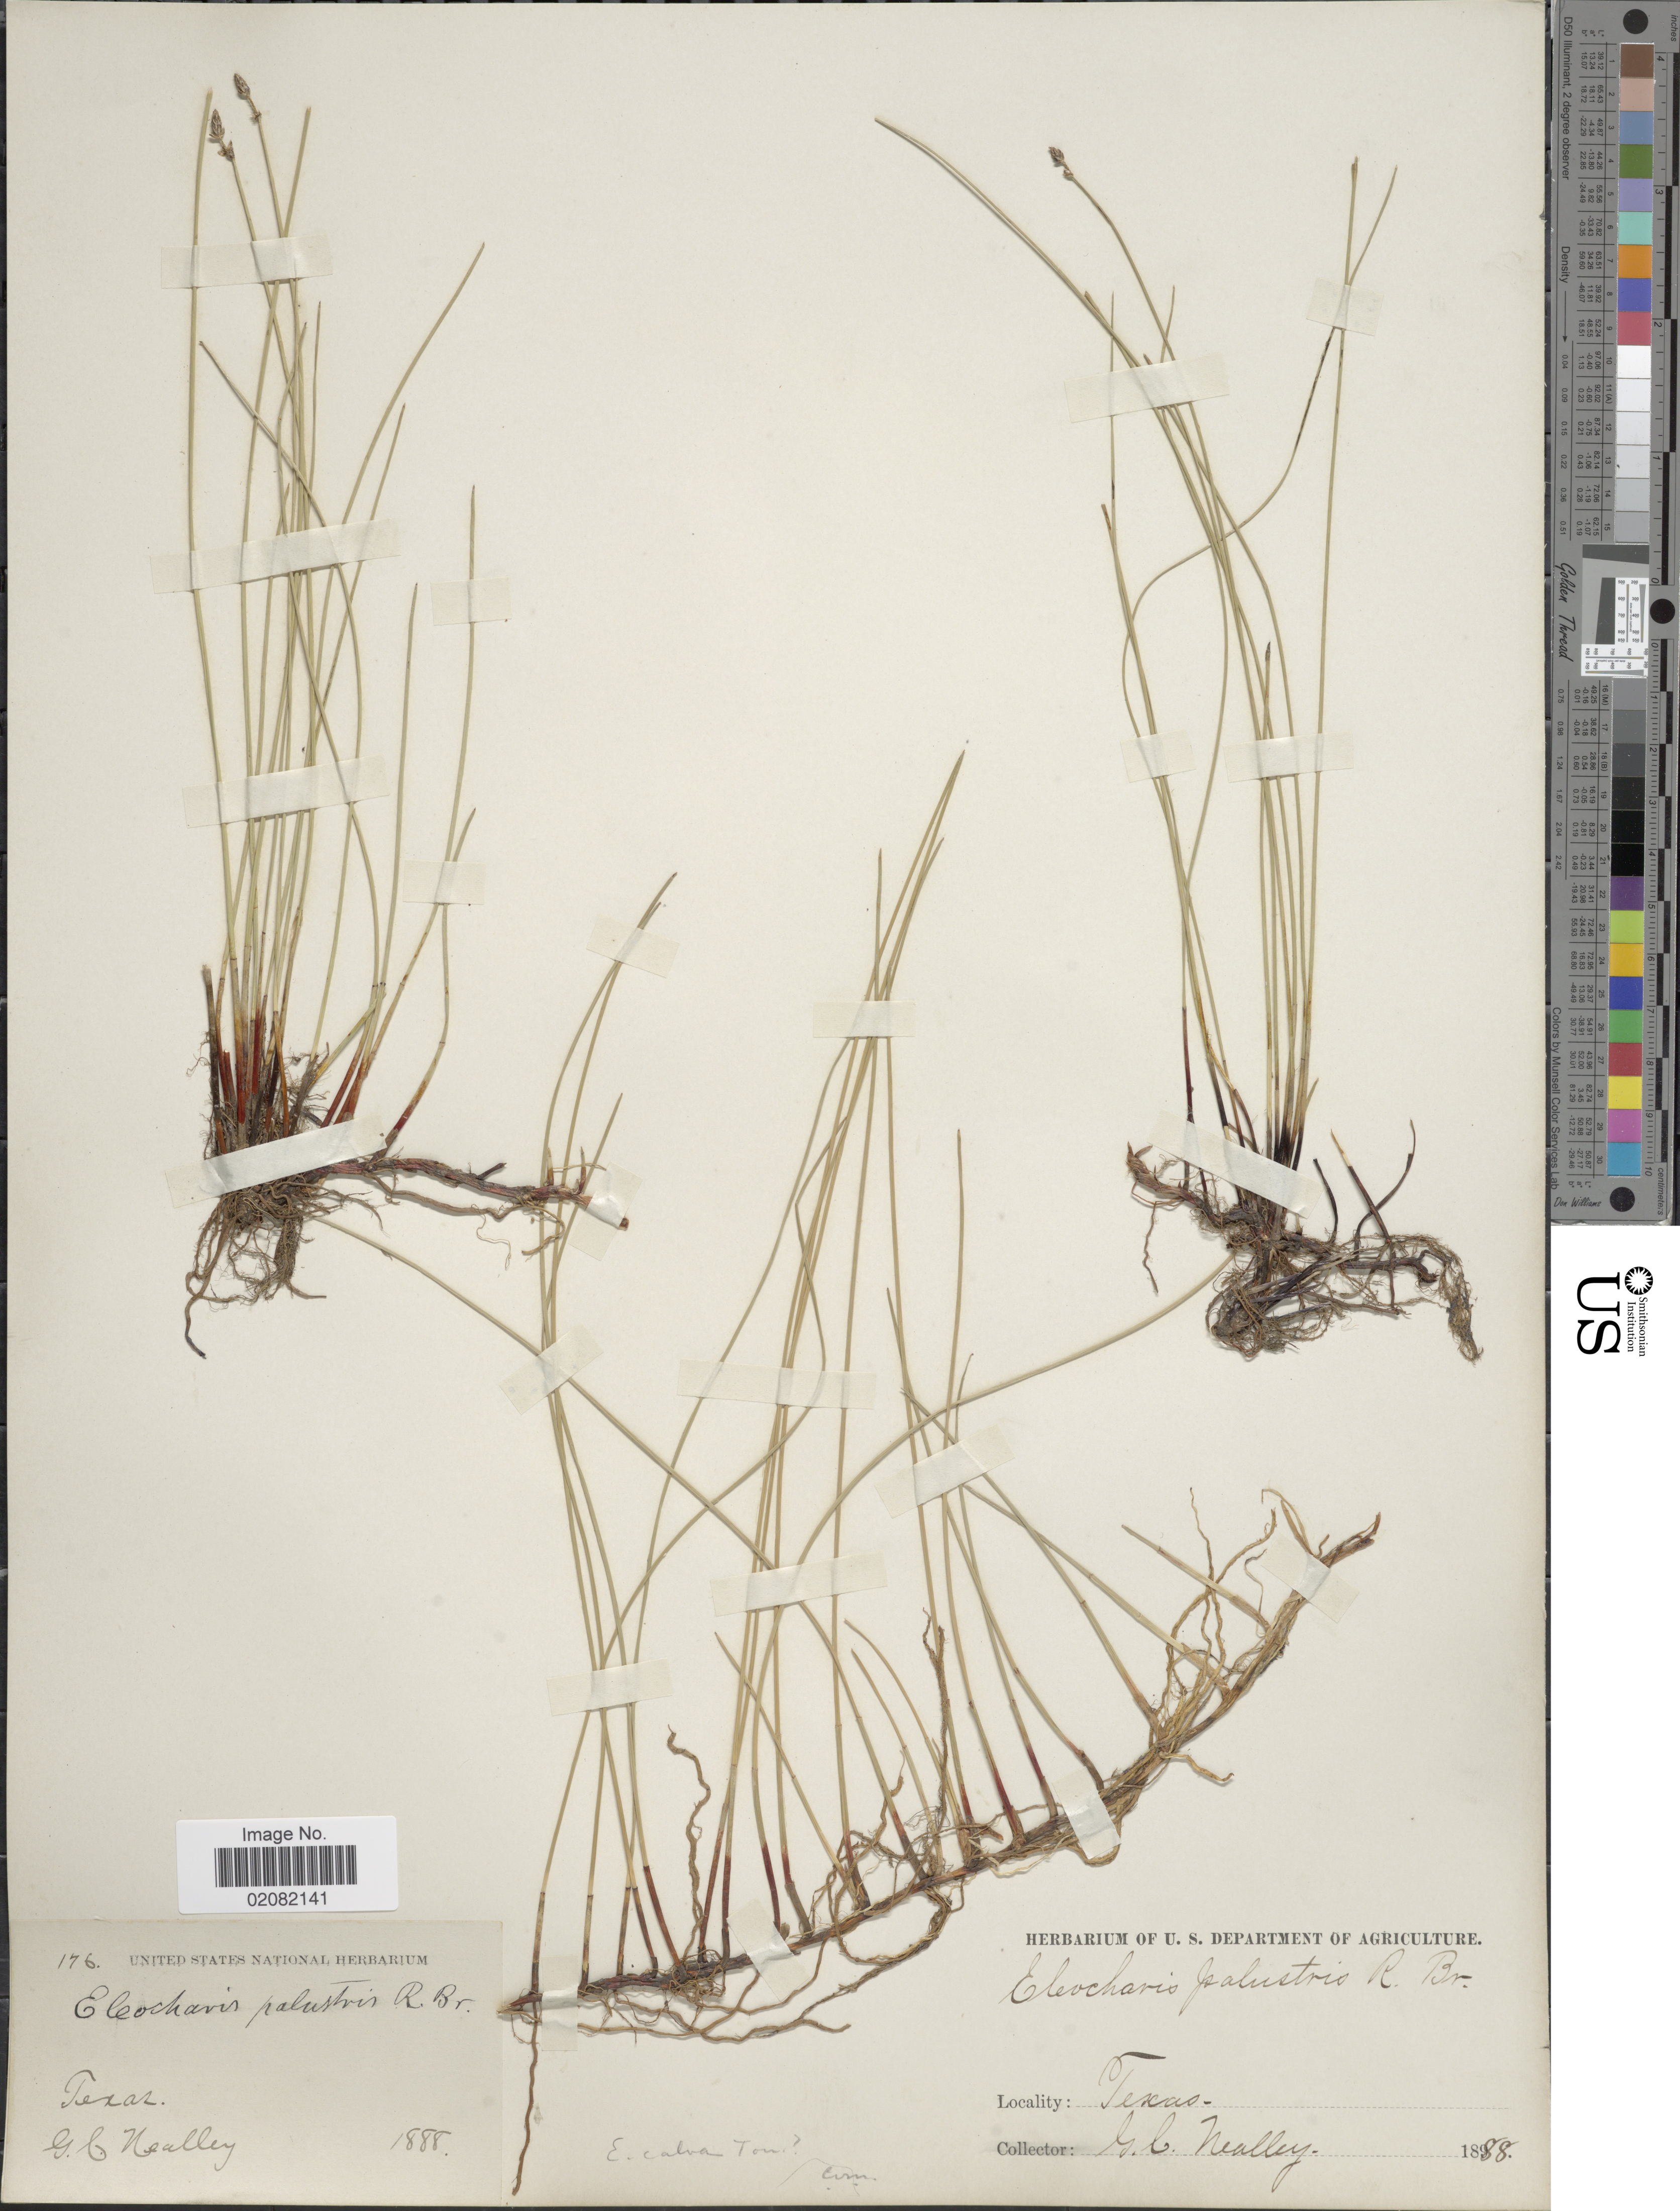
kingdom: Plantae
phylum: Tracheophyta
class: Liliopsida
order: Poales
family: Cyperaceae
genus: Eleocharis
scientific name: Eleocharis palustris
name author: (L.) Roem. & Schult.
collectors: G. C. Nealley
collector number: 176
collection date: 1888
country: United States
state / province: Texas